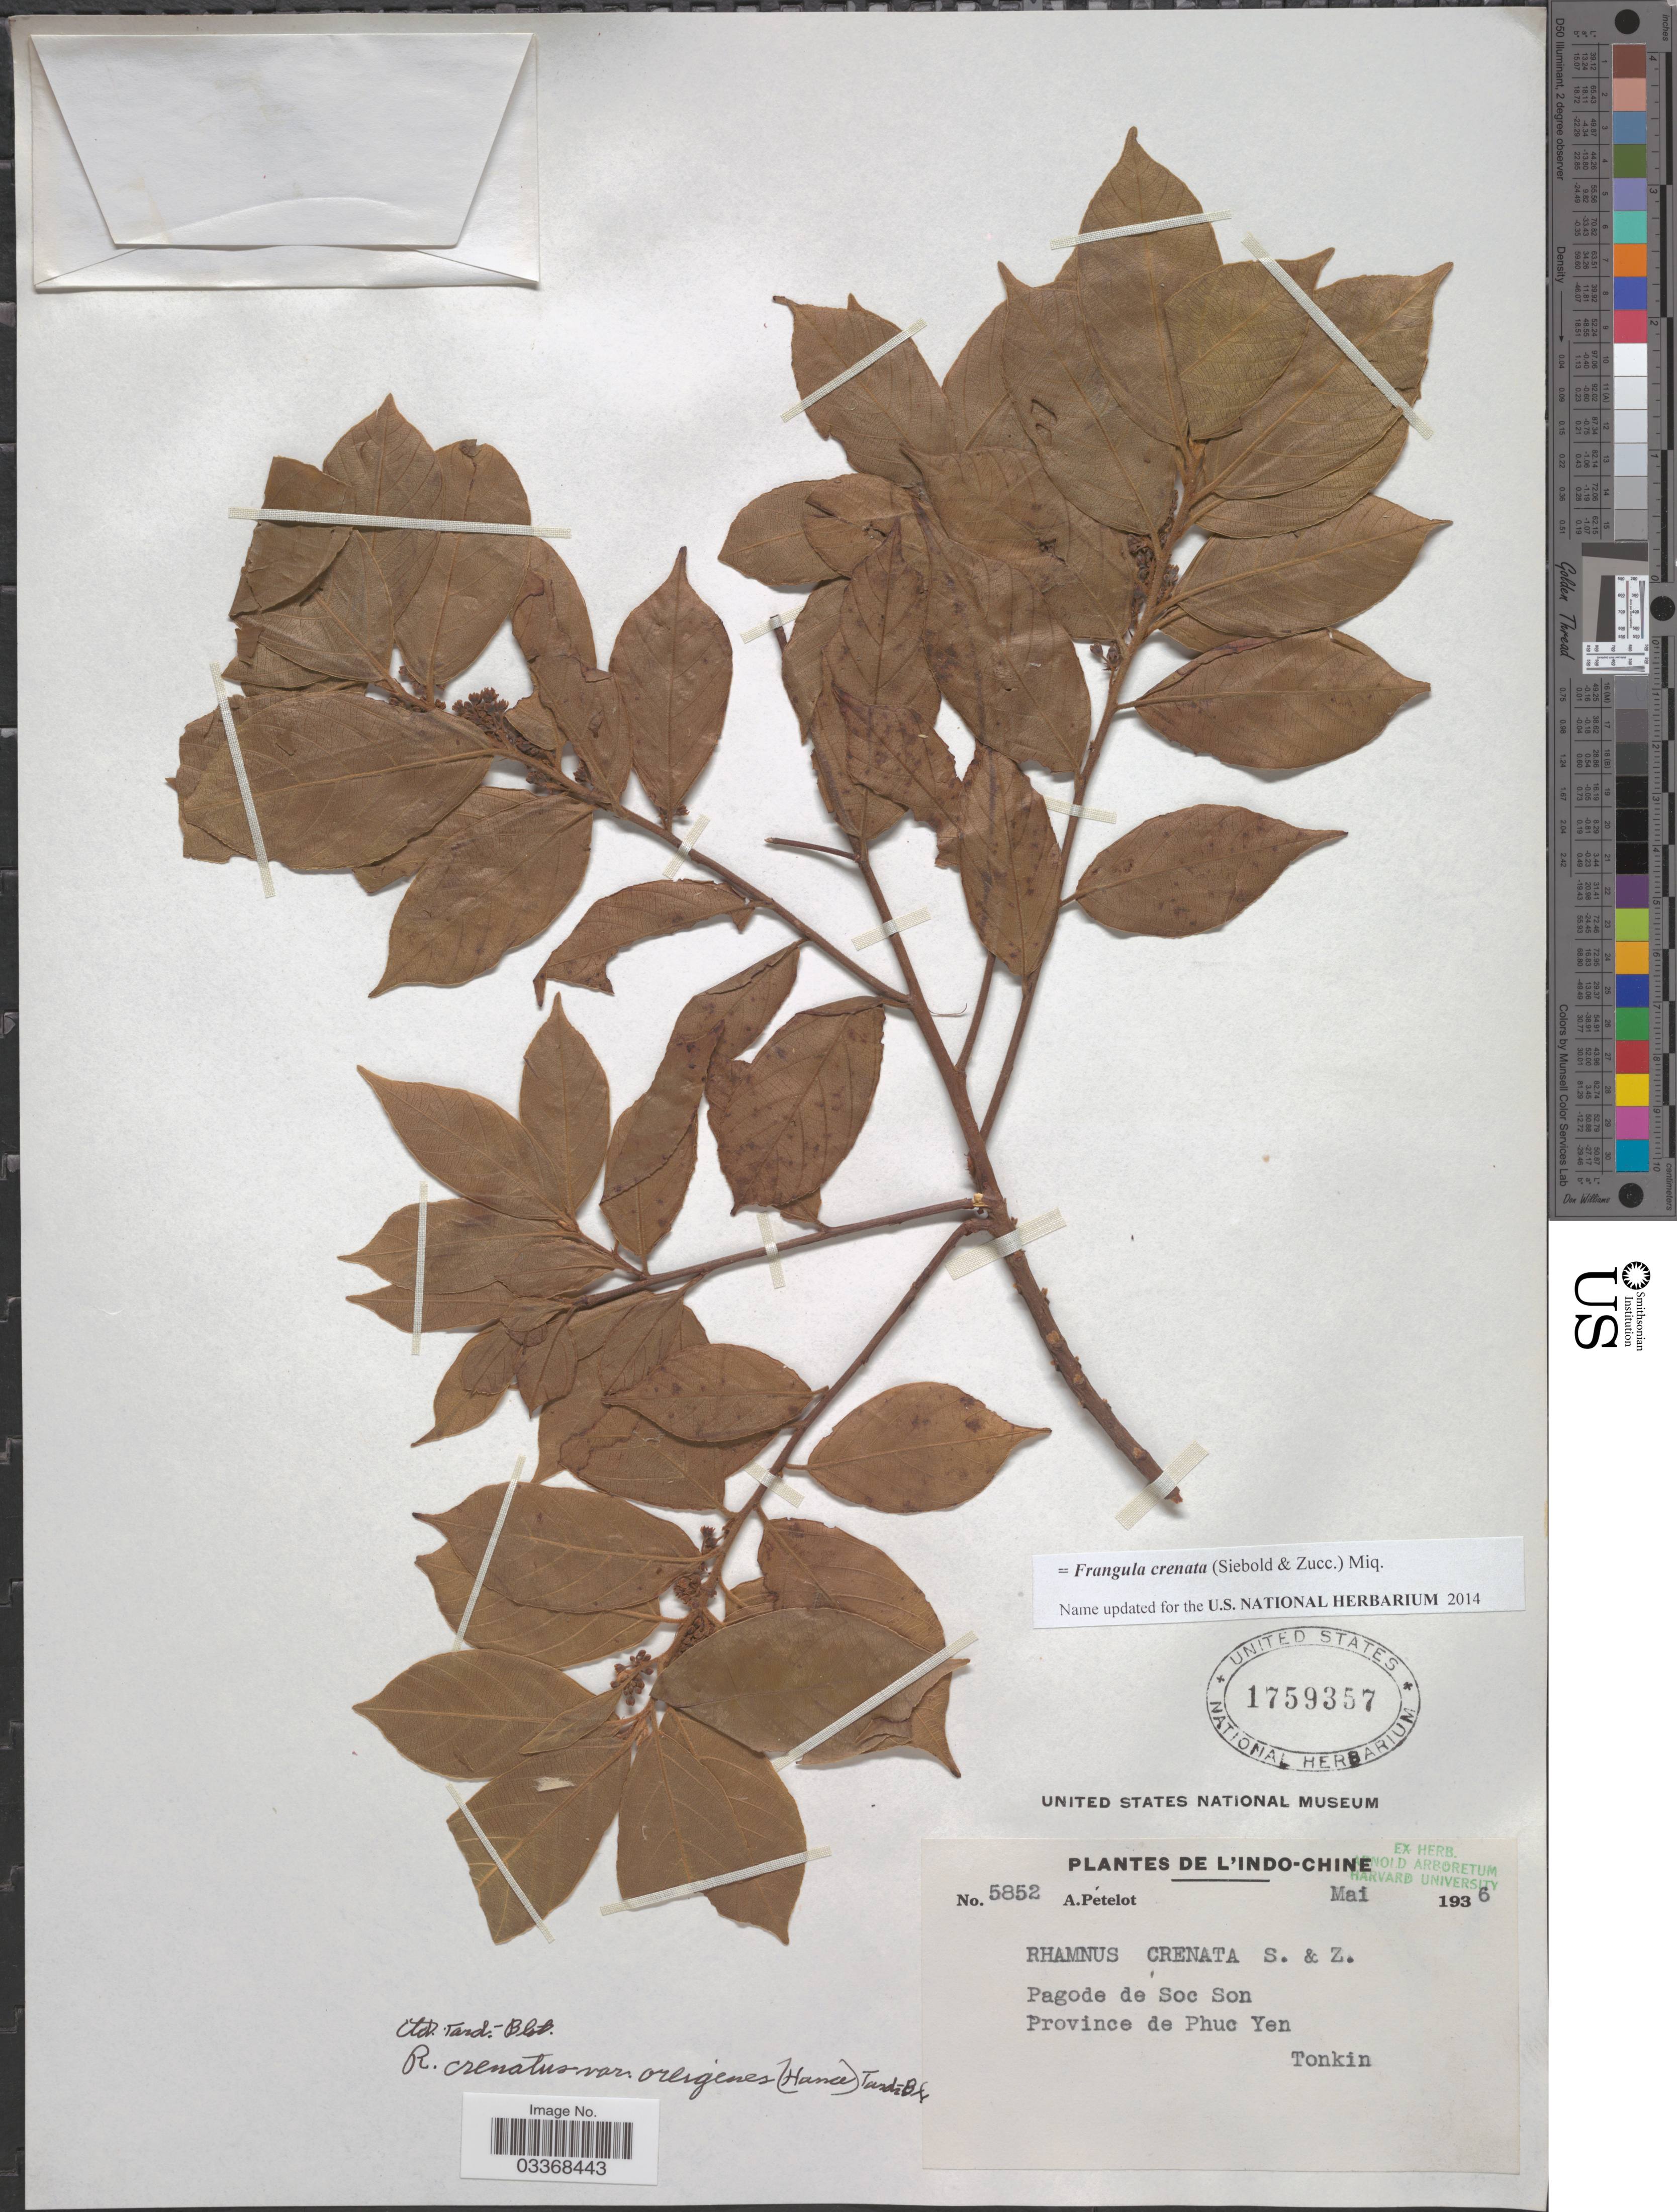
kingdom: Plantae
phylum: Tracheophyta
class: Magnoliopsida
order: Rosales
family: Rhamnaceae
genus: Frangula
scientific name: Frangula crenata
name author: (Siebold & Zucc.) Miq.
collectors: A. Petelot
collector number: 5852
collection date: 1936-05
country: Vietnam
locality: L'Indo-Chine. Pagode de Soc Son. Province de Phuc Yen. Tonkin.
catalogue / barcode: US 1759357